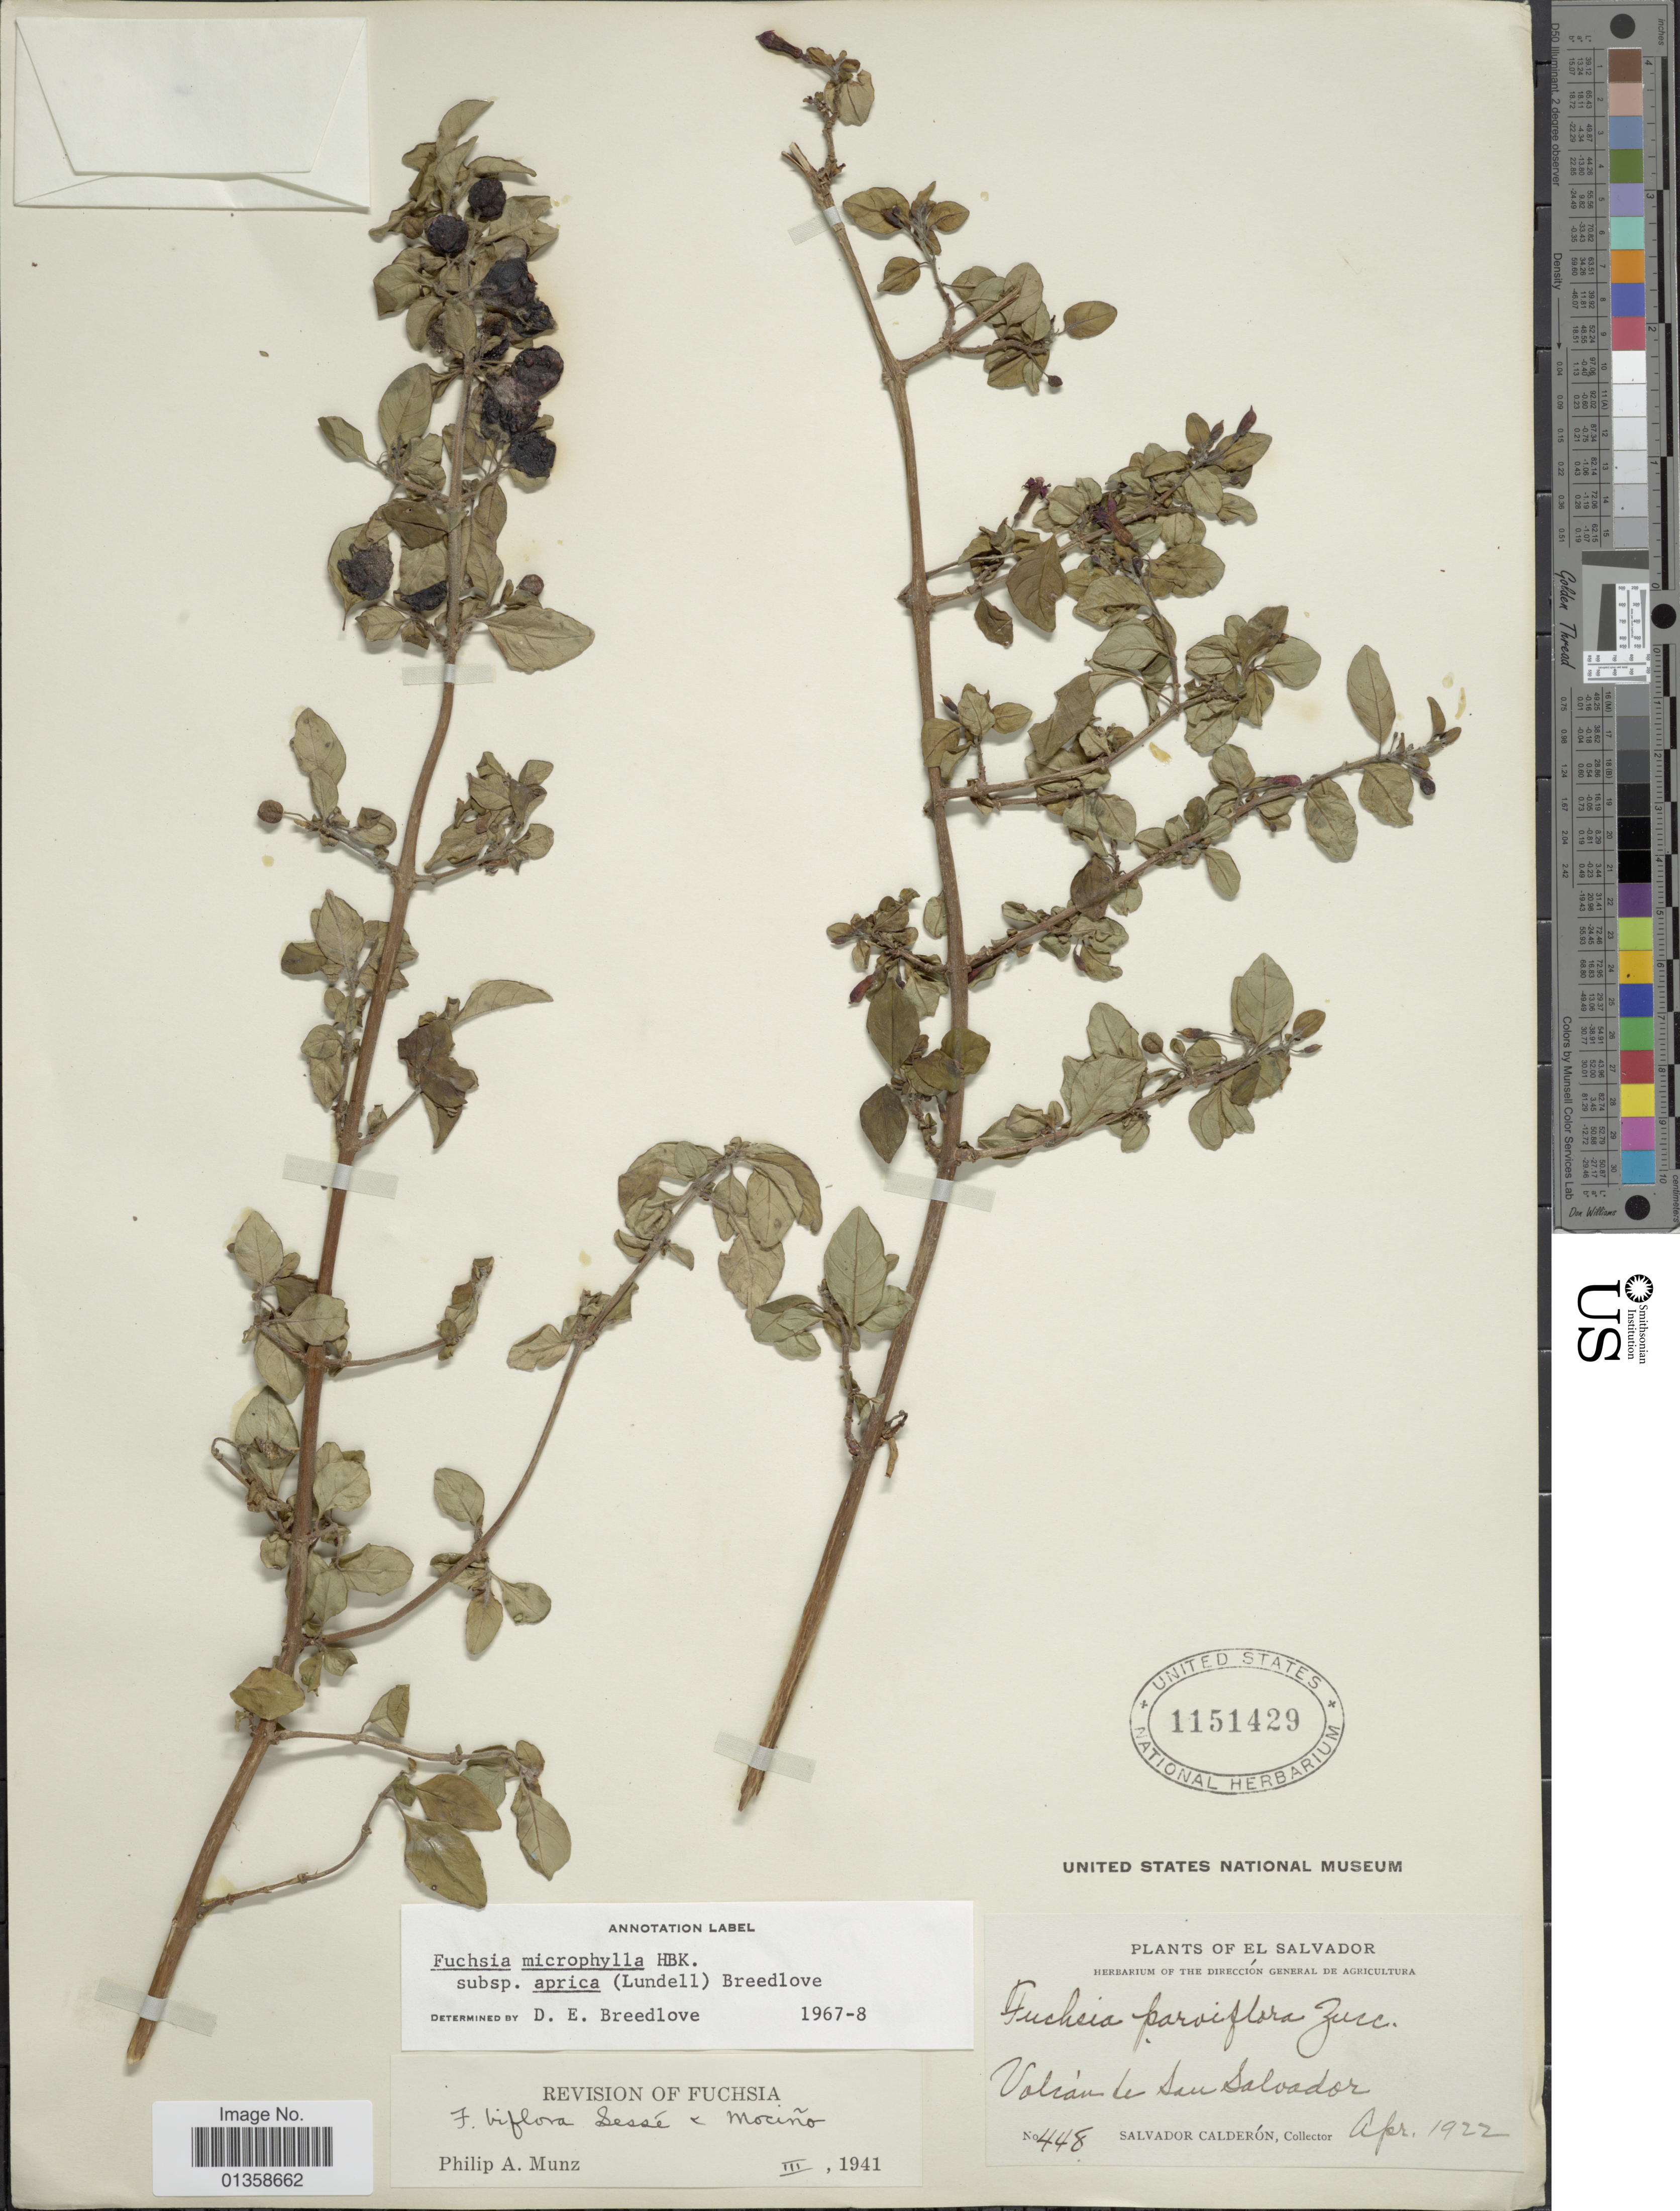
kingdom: Plantae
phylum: Tracheophyta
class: Magnoliopsida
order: Myrtales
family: Onagraceae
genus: Fuchsia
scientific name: Fuchsia microphylla subsp. aprica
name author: (Lundell) Breedlove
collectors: S. Calderón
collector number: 448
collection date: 1922-04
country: El Salvador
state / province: San Salvador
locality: Volcán de San Salvador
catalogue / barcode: US 1151429